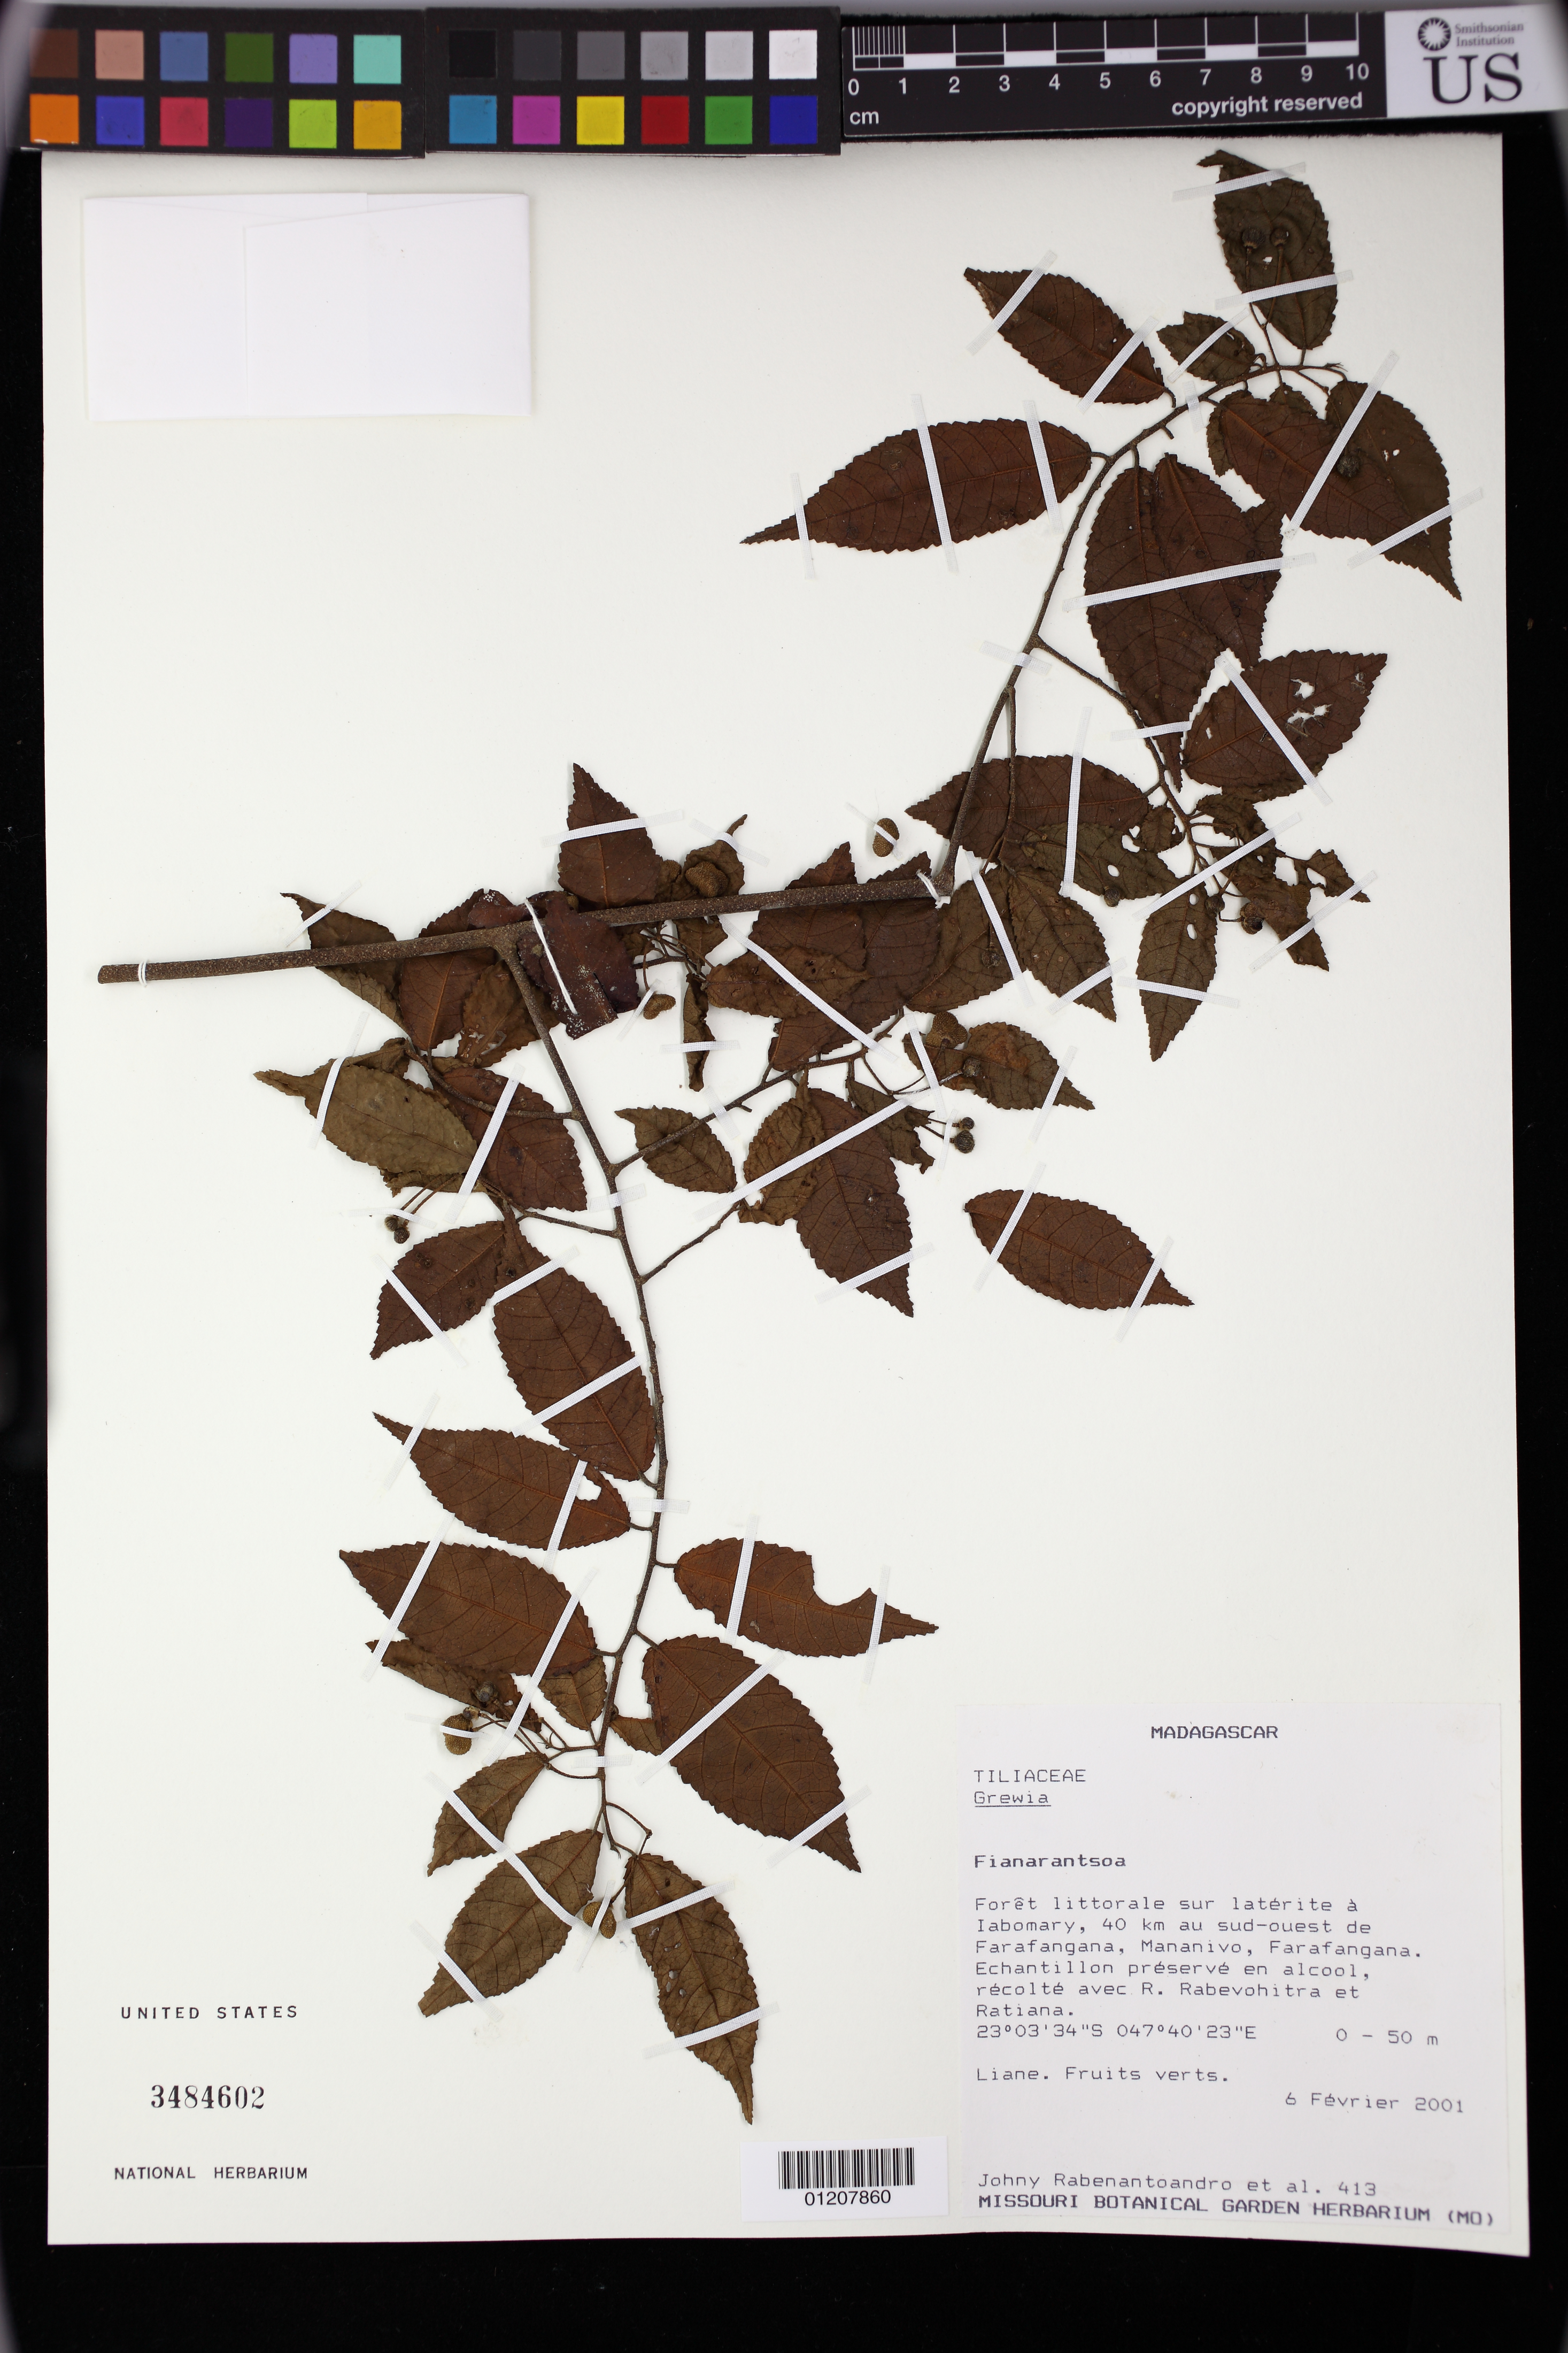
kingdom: Plantae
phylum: Tracheophyta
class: Magnoliopsida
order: Malvales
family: Malvaceae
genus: Grewia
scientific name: Grewia sp.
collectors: J. Rabenantoandro, R. Rabevohitra & G. Ratiana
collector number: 413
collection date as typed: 02 Jun 2001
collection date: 2001-06-02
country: Madagascar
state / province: Atsimo-Atsinanana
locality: Fianarantsoa. Forêt littorale sur latérite Iabomary, 40 km au sud-ouest de Farafangana, Mananivo, Farafangana.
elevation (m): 0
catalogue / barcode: US 3484602